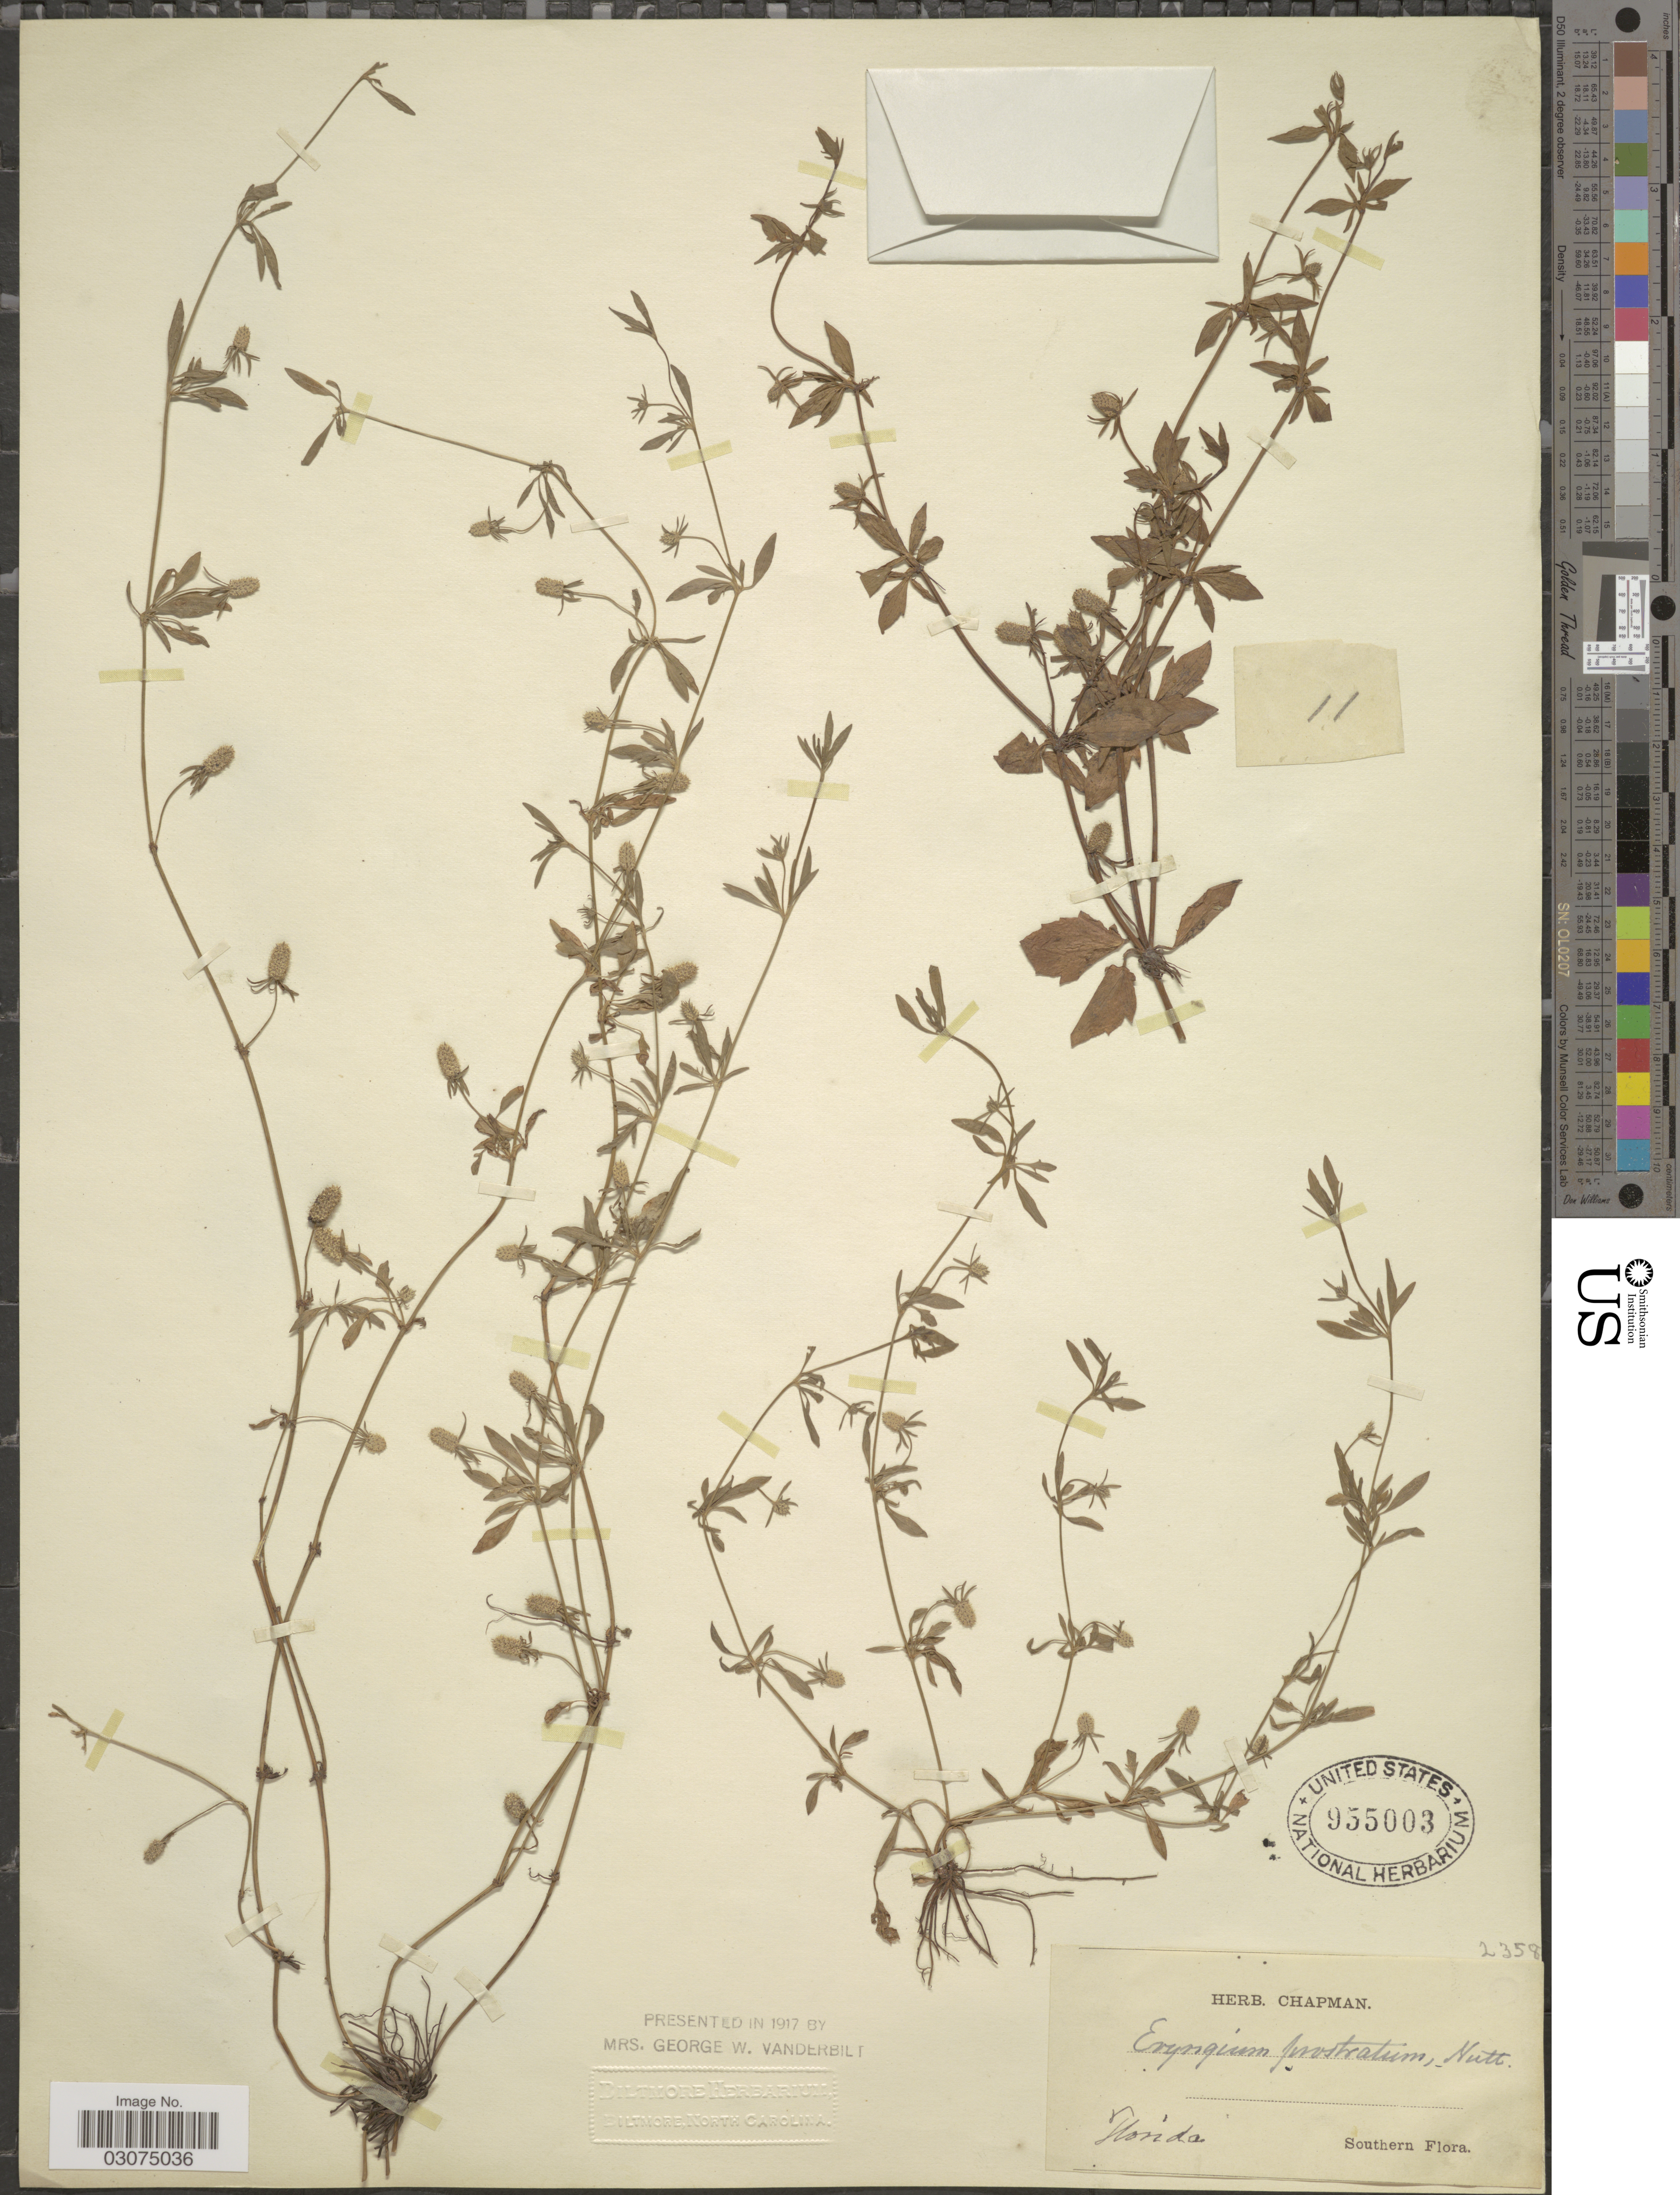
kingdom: Plantae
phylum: Tracheophyta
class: Magnoliopsida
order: Apiales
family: Apiaceae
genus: Eryngium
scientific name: Eryngium prostratum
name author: Nutt. ex DC.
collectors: ex herb. Chapman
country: United States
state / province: Florida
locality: Southern.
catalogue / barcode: US 955003